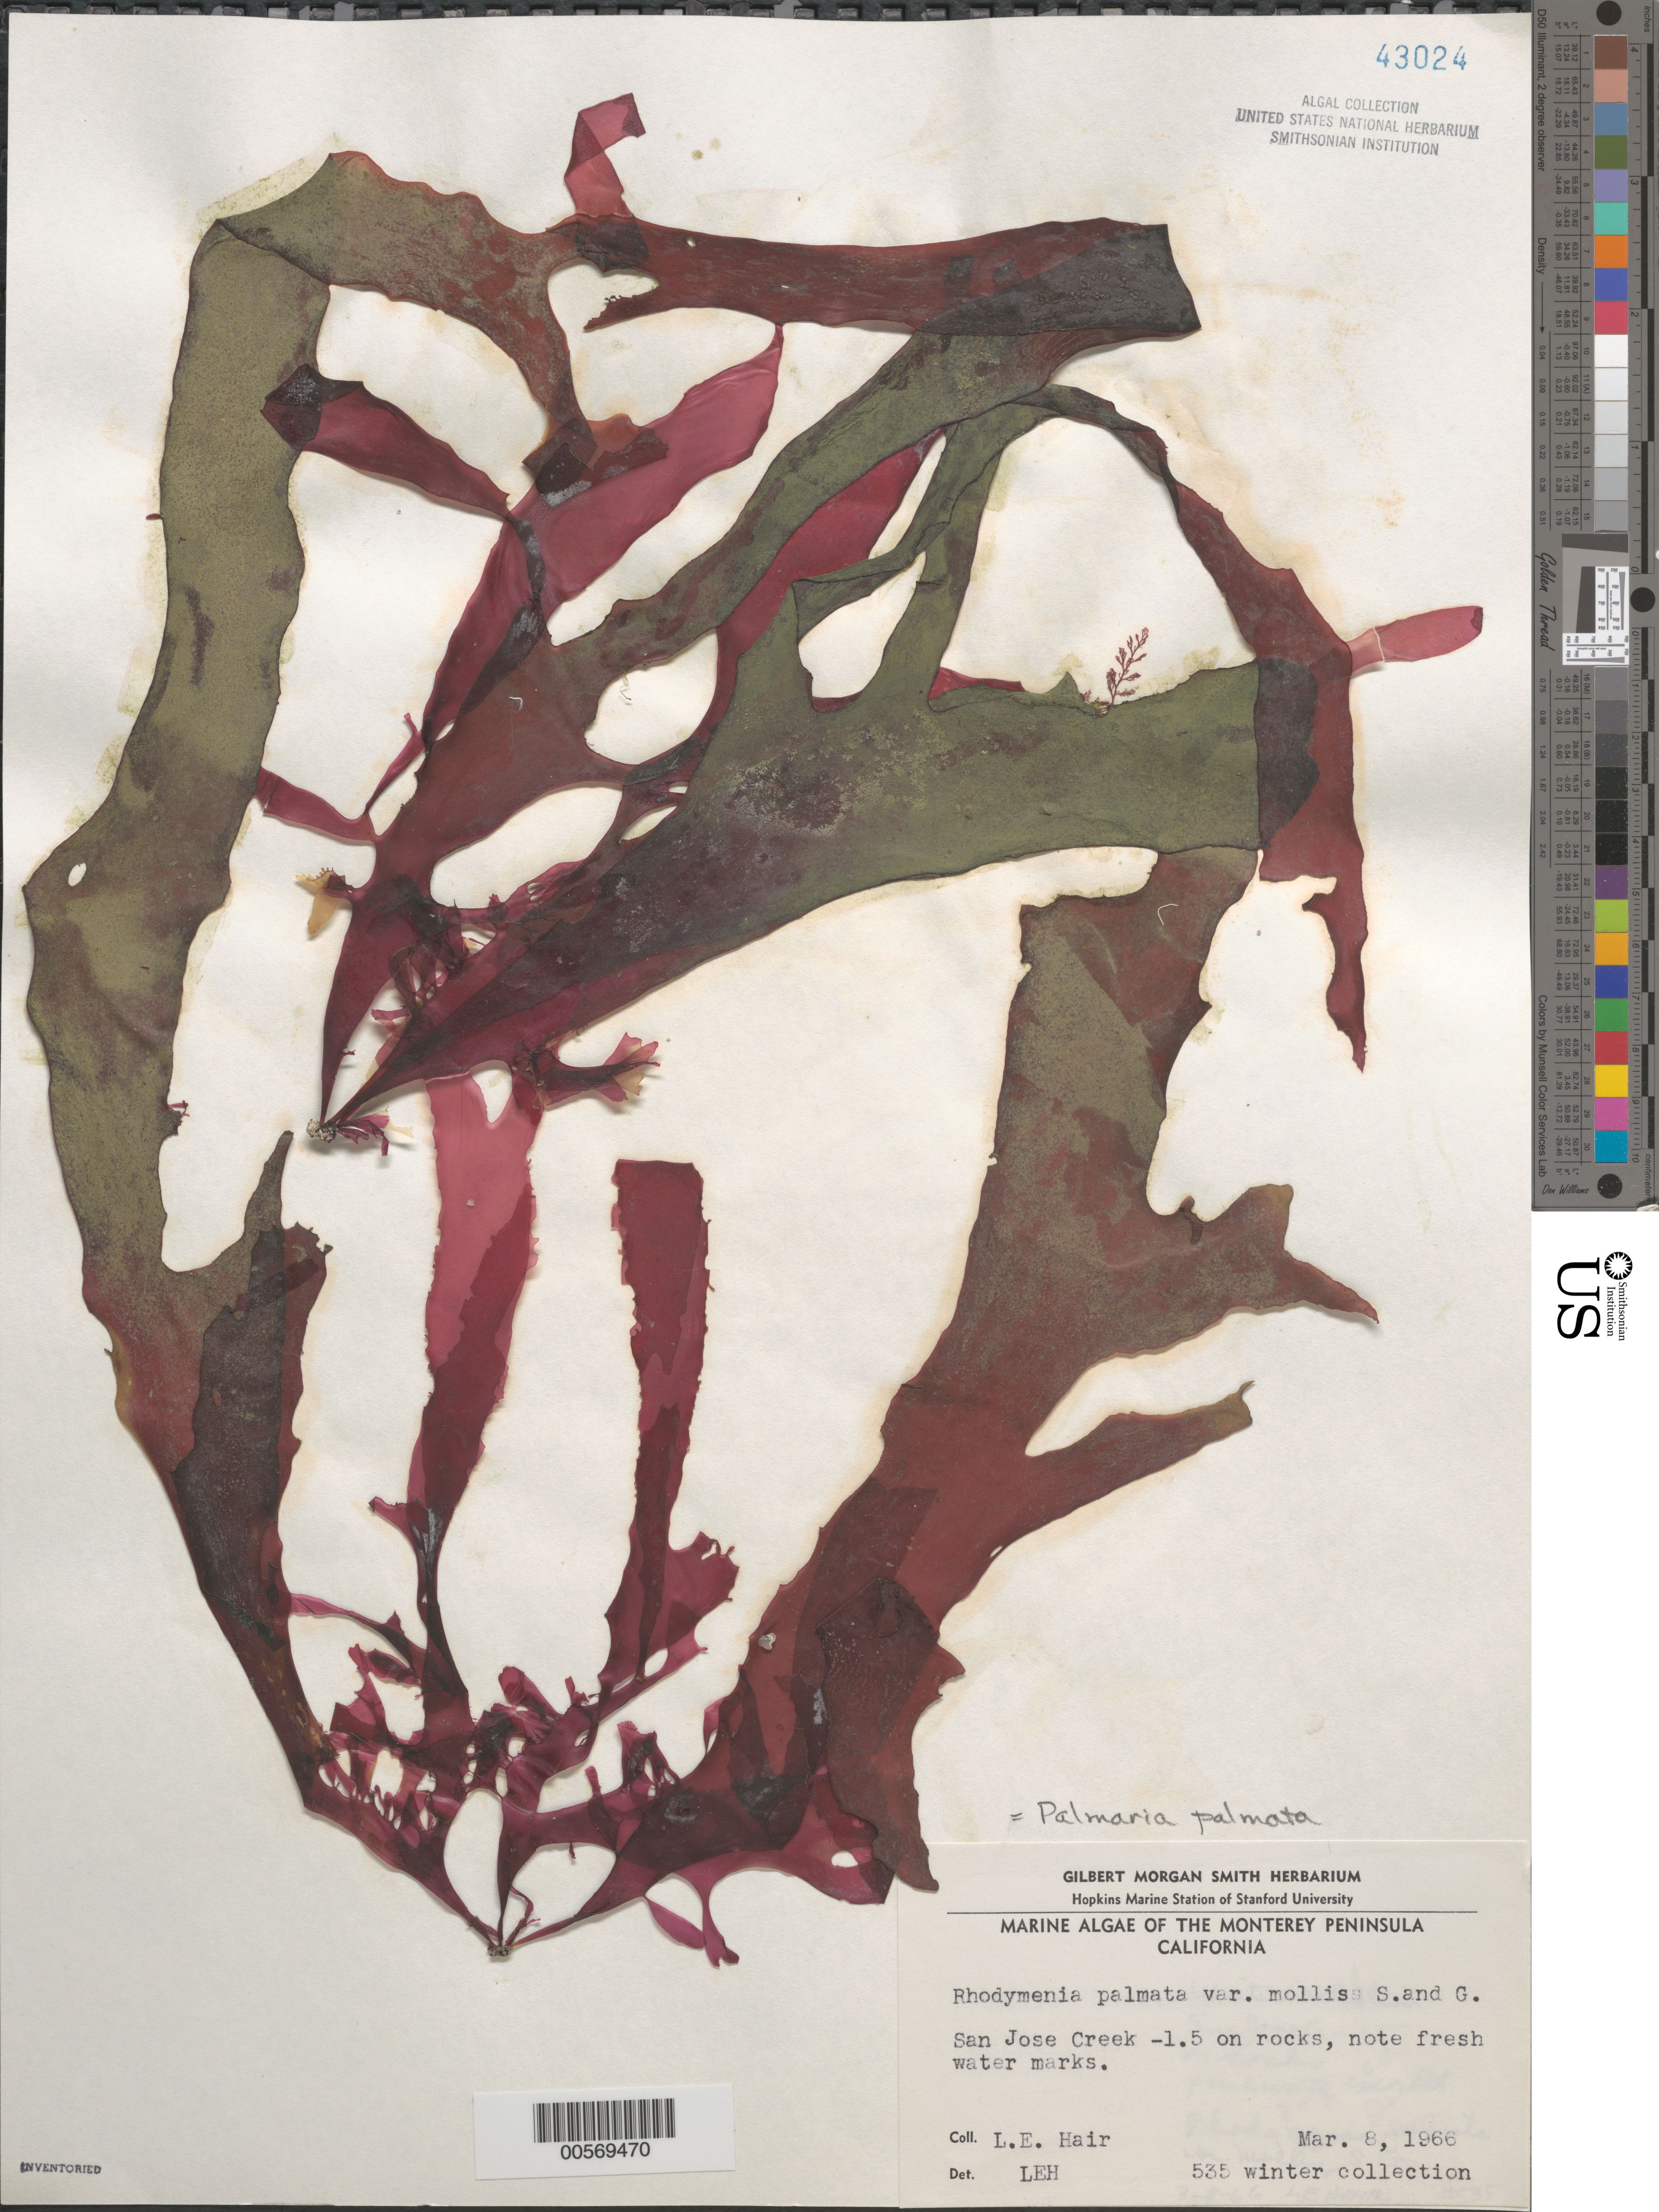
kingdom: Plantae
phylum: Rhodophyta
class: Florideophyceae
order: Palmariales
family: Palmariaceae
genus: Palmaria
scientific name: Palmaria palmata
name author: (L.) F. Weber & D. Mohr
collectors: L. Hair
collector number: Leh 535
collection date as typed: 08 Mar 1966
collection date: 1966-03-08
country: United States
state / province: California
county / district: Monterey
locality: San Jose Creek, Monterey Peninsula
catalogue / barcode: US 43024